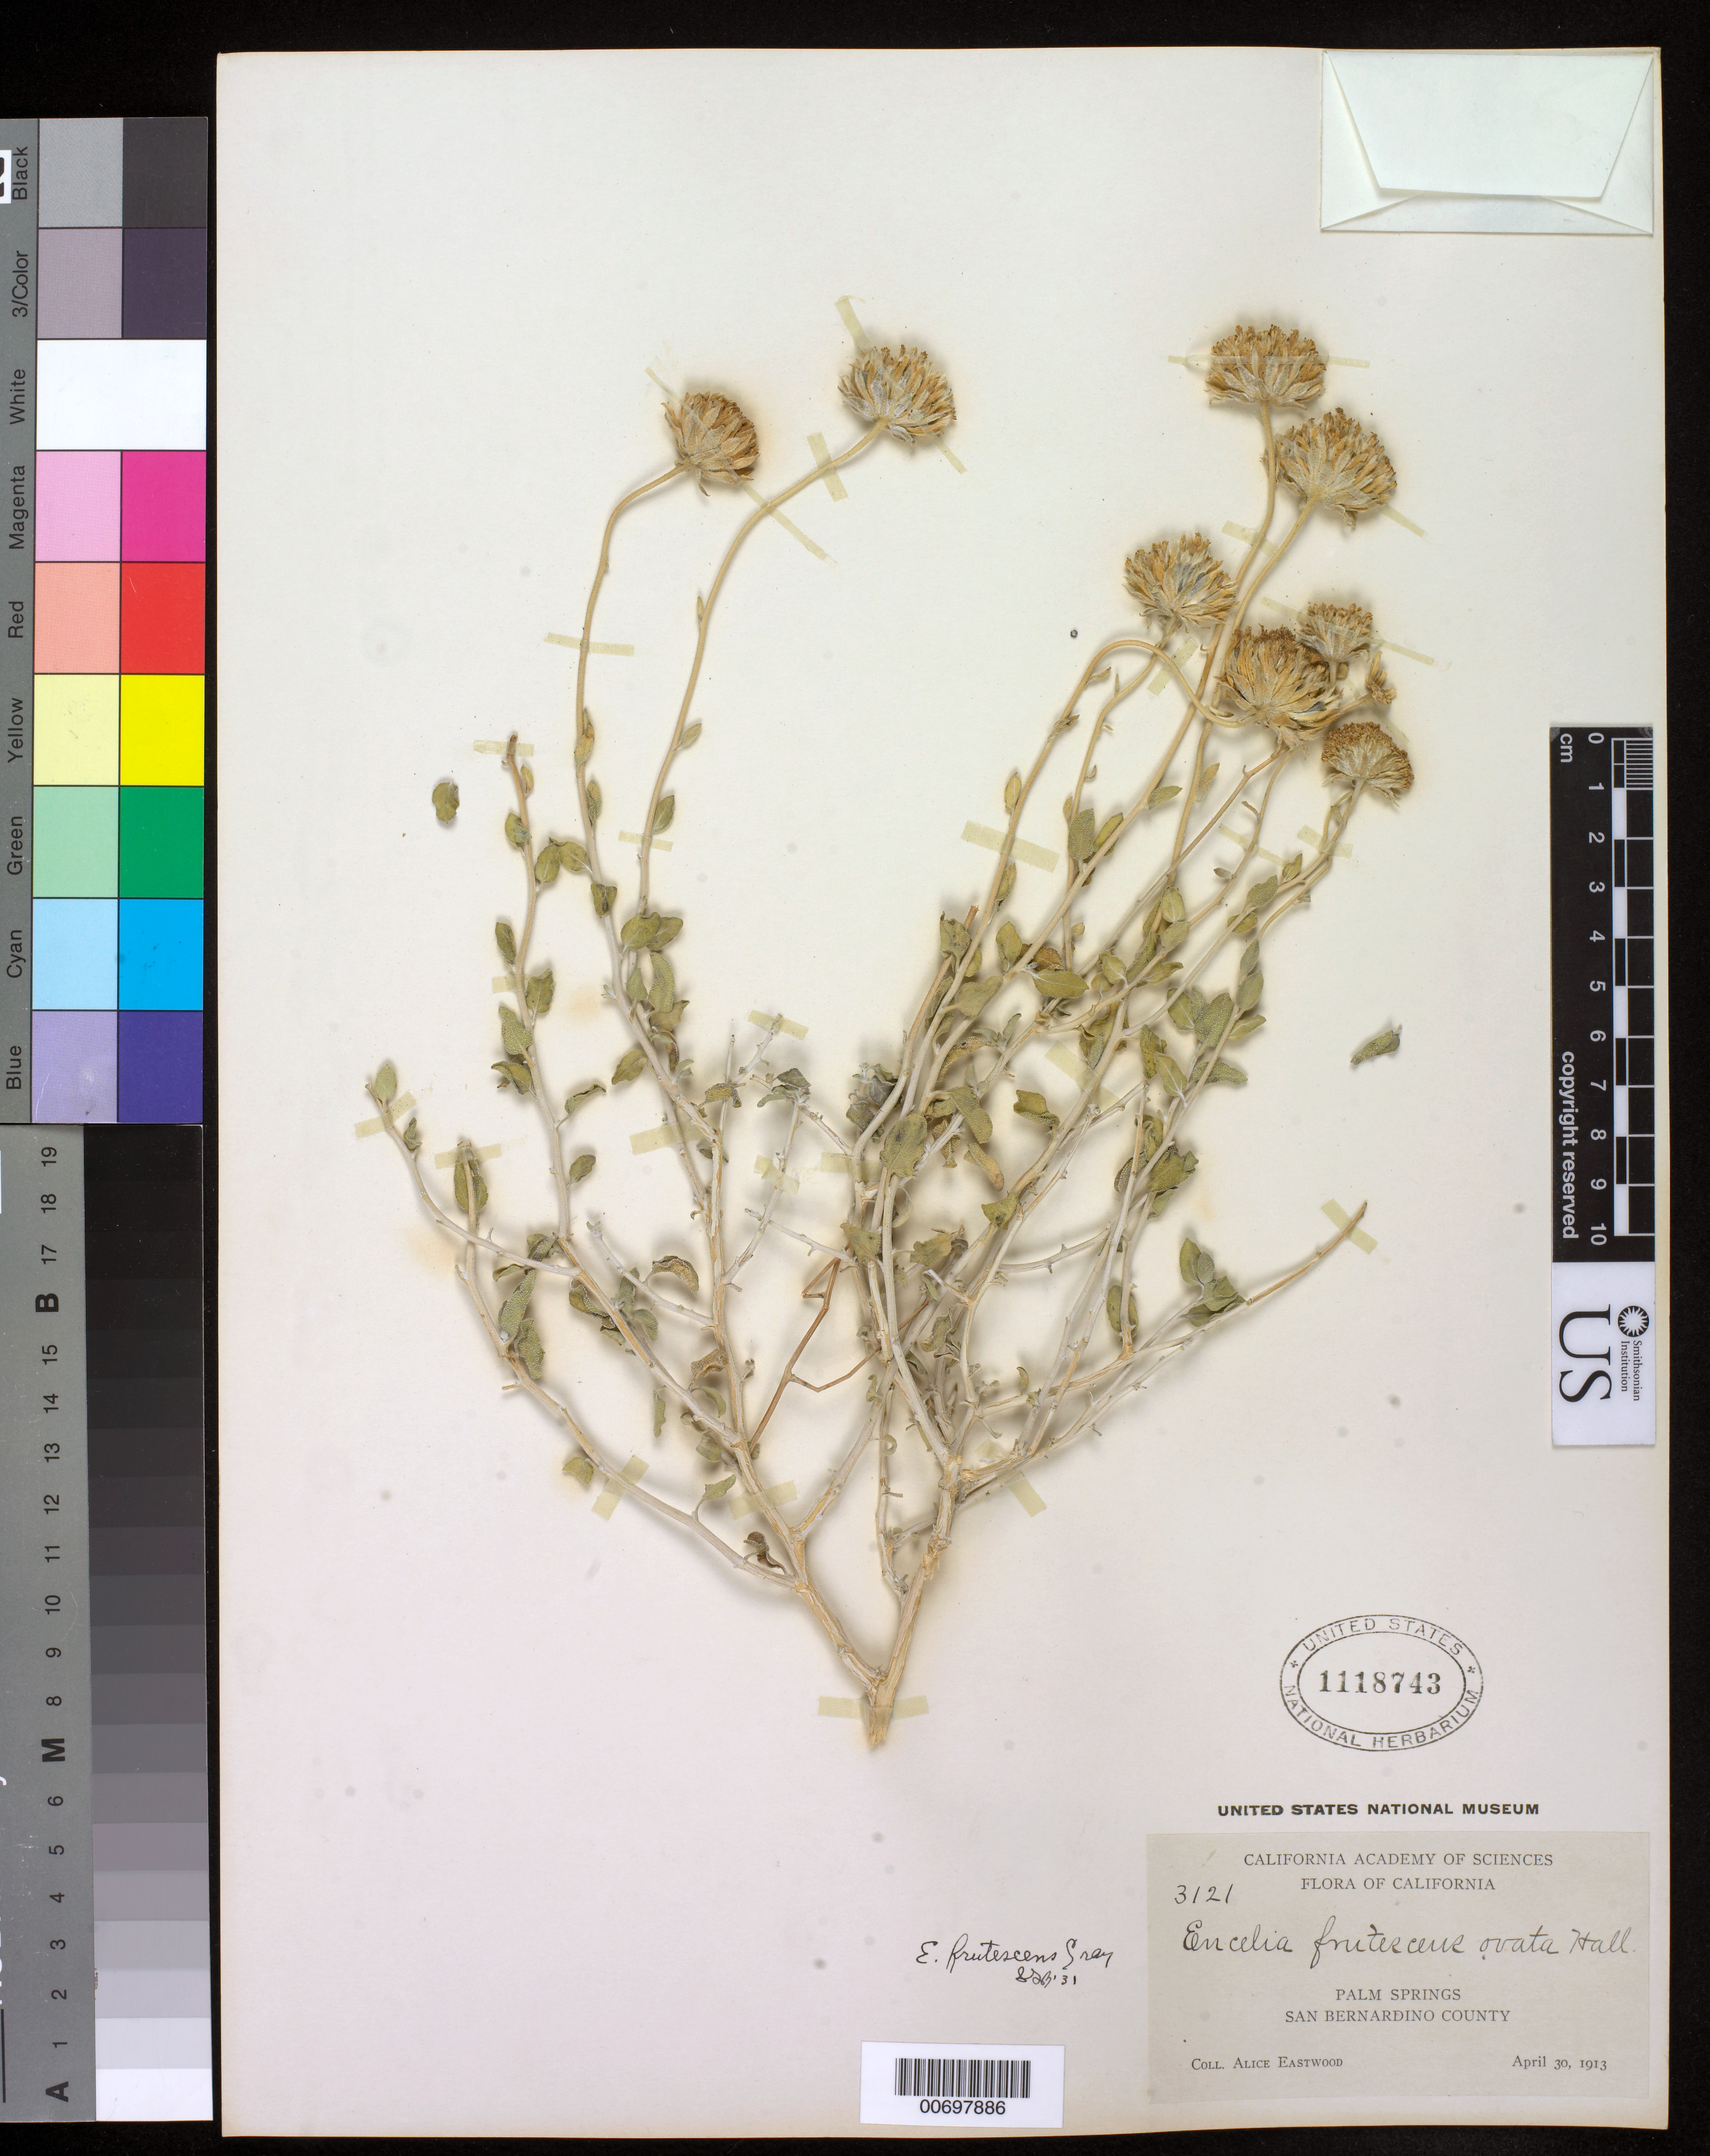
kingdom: Plantae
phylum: Tracheophyta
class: Magnoliopsida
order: Asterales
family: Asteraceae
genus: Encelia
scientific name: Encelia frutescens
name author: (A. Gray) A. Gray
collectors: A. Eastwood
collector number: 3121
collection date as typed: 30 Apr 1913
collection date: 1913-04-30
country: United States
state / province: California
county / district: Riverside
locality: Palm Springs.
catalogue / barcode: US 1118743